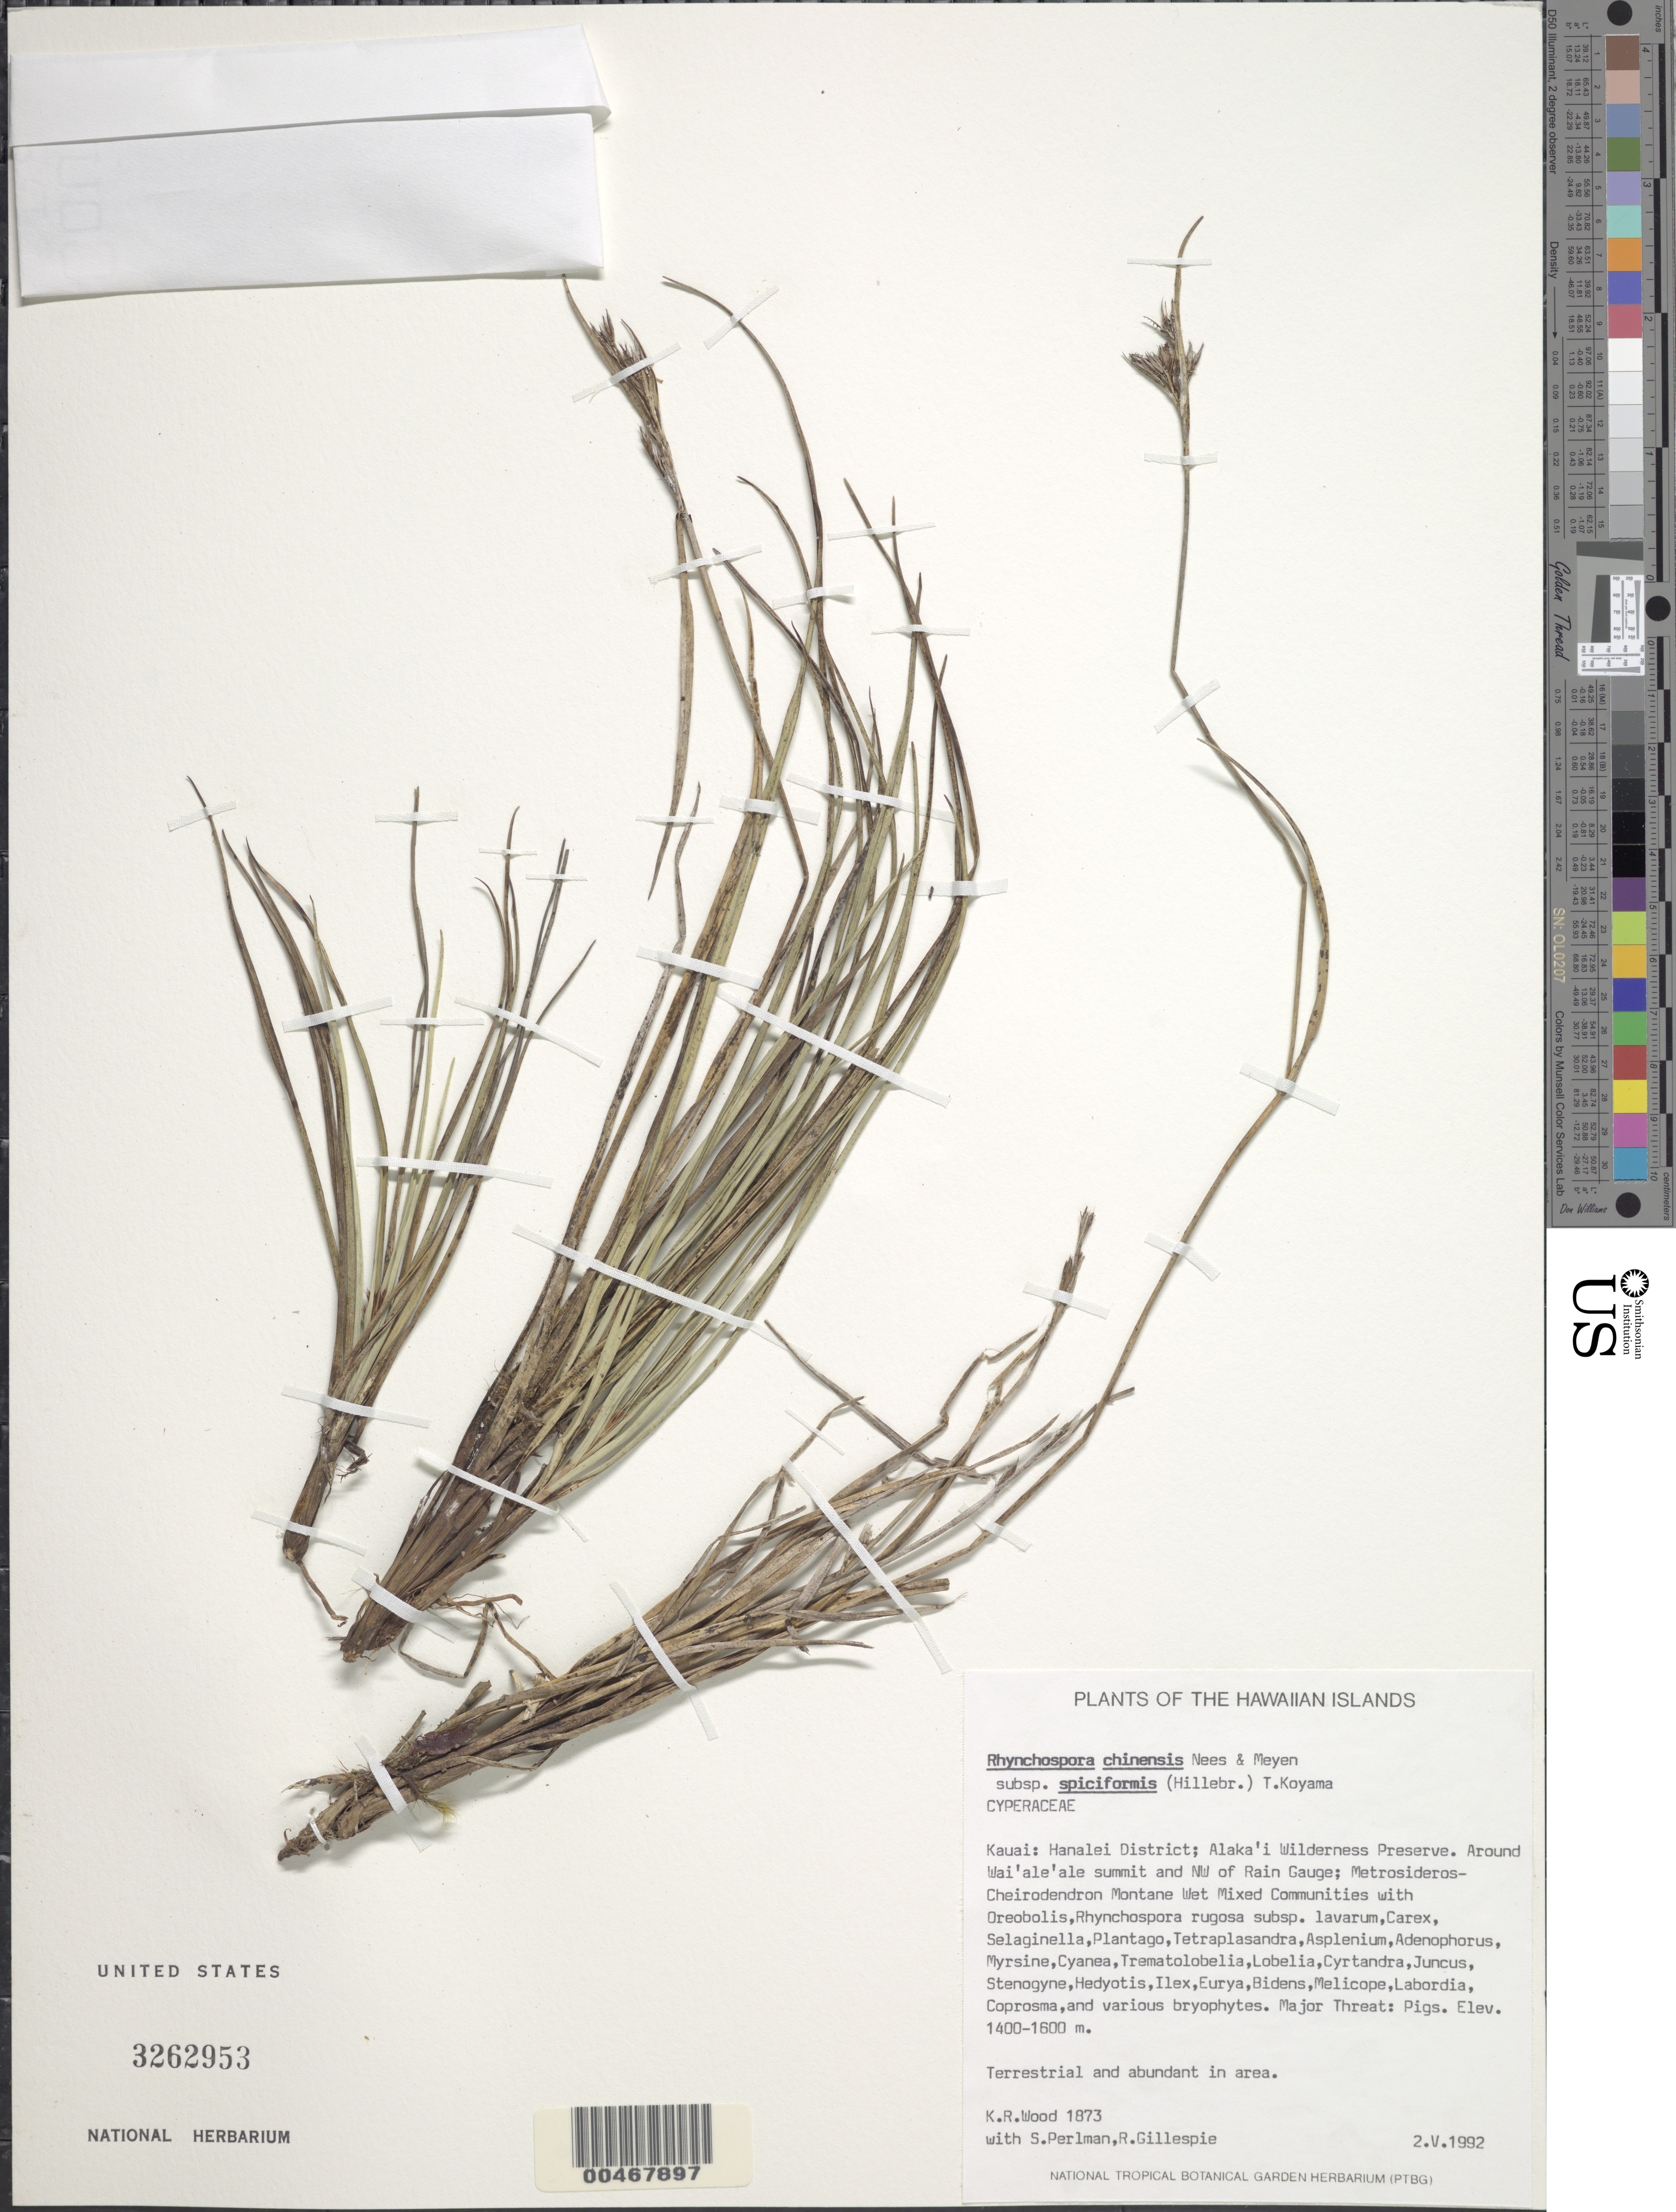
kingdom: Plantae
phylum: Tracheophyta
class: Liliopsida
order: Poales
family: Cyperaceae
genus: Rhynchospora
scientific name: Rhynchospora chinensis subsp. spiciformis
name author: (Hillebr.) T. Koyama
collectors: K. R. Wood, S. P. Perlman & R. Gillespie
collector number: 1873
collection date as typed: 2 May 1992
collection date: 1992-05-02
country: United States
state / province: Hawaii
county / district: Kauai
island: Kaua'i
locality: Hanalei Dist., Alaka'i Wilderness Preserve, around Wai'ale'ale summit and NW of Rain Gauge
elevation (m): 1400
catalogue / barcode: US 3262953